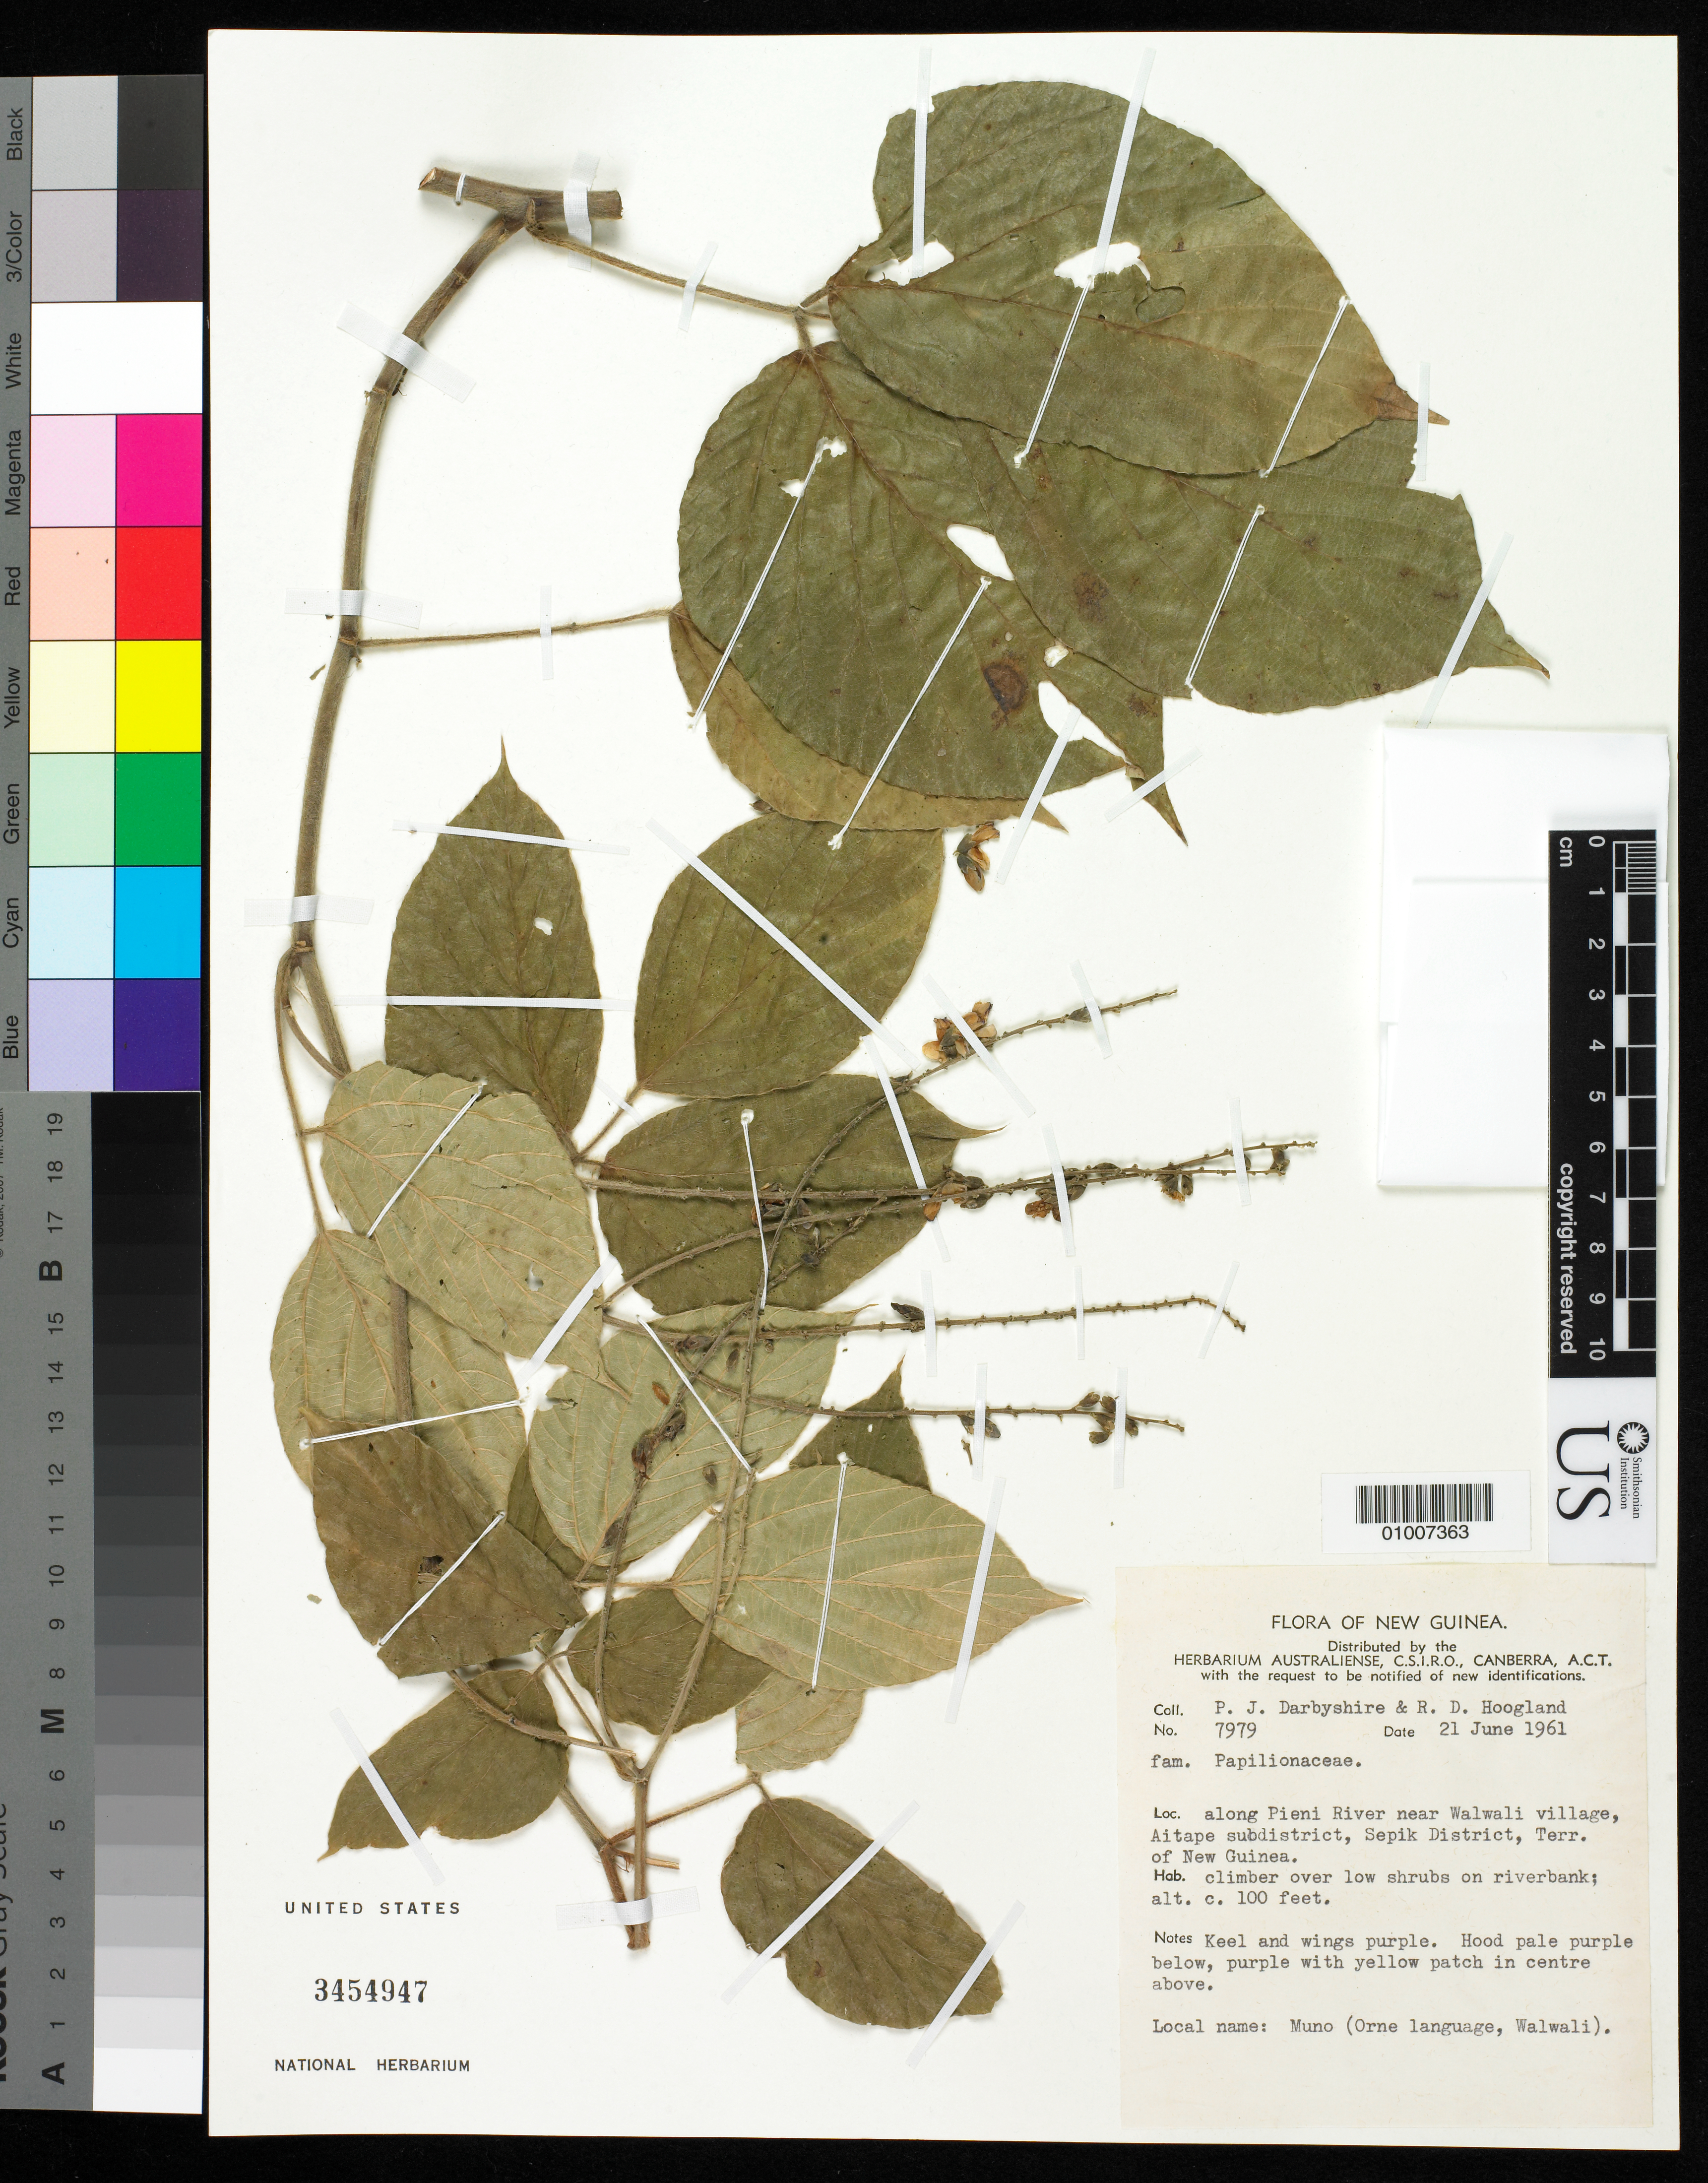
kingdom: Plantae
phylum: Tracheophyta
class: Magnoliopsida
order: Fabales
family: Fabaceae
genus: Pueraria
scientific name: Pueraria pulcherrima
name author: (Koord.) Koord.-Schum.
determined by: Egan, Ashley N., (US), Smithsonian Institution - National Museum of Natural History (UNITED STATES)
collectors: P. Darbyshire & R. D. Hoogland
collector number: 7979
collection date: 1961-06-21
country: Papua New Guinea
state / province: Sandaun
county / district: Aitape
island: New Guinea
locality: Along Pieni River near Walwali village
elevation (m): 30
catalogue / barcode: US 3454947